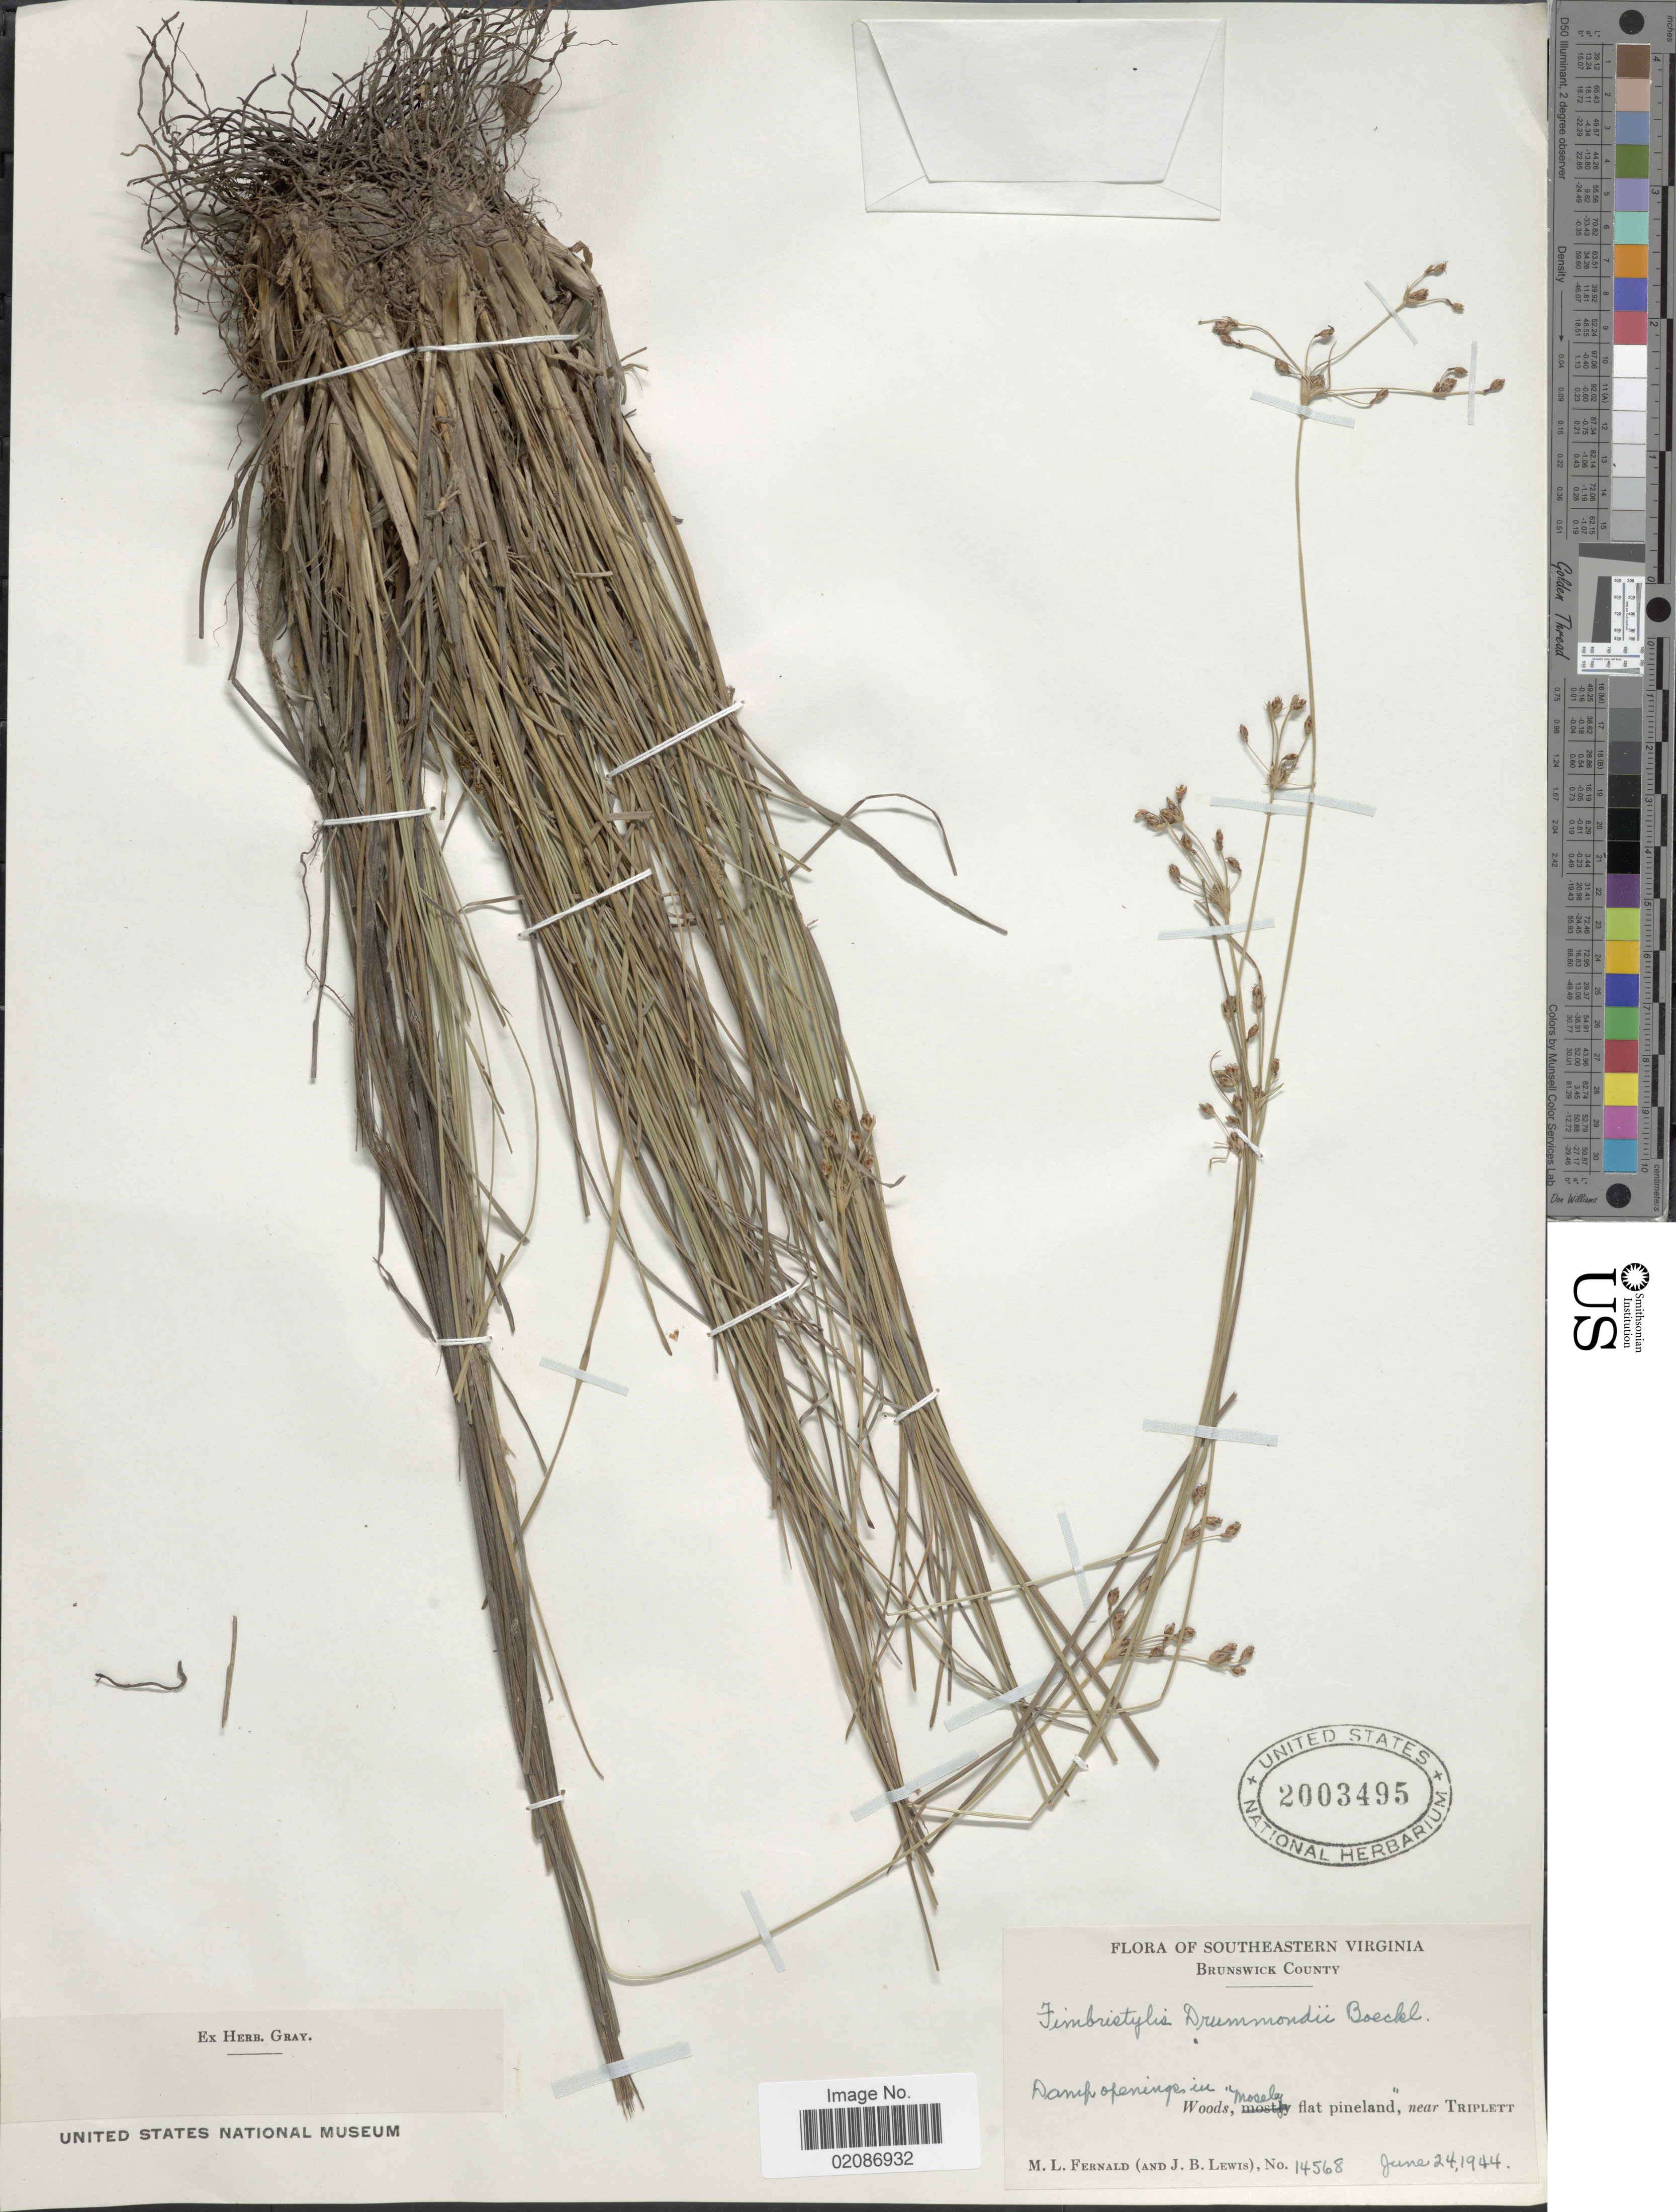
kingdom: Plantae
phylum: Tracheophyta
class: Liliopsida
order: Poales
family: Cyperaceae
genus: Fimbristylis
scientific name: Fimbristylis castanea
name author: (Michx.) Vahl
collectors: M. L. Fernald & J. B. Lewis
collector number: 14568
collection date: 1944-06-24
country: United States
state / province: Virginia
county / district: Brunswick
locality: Southeastern Virginia, Brunswick County, near Triplett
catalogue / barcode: US 2003495